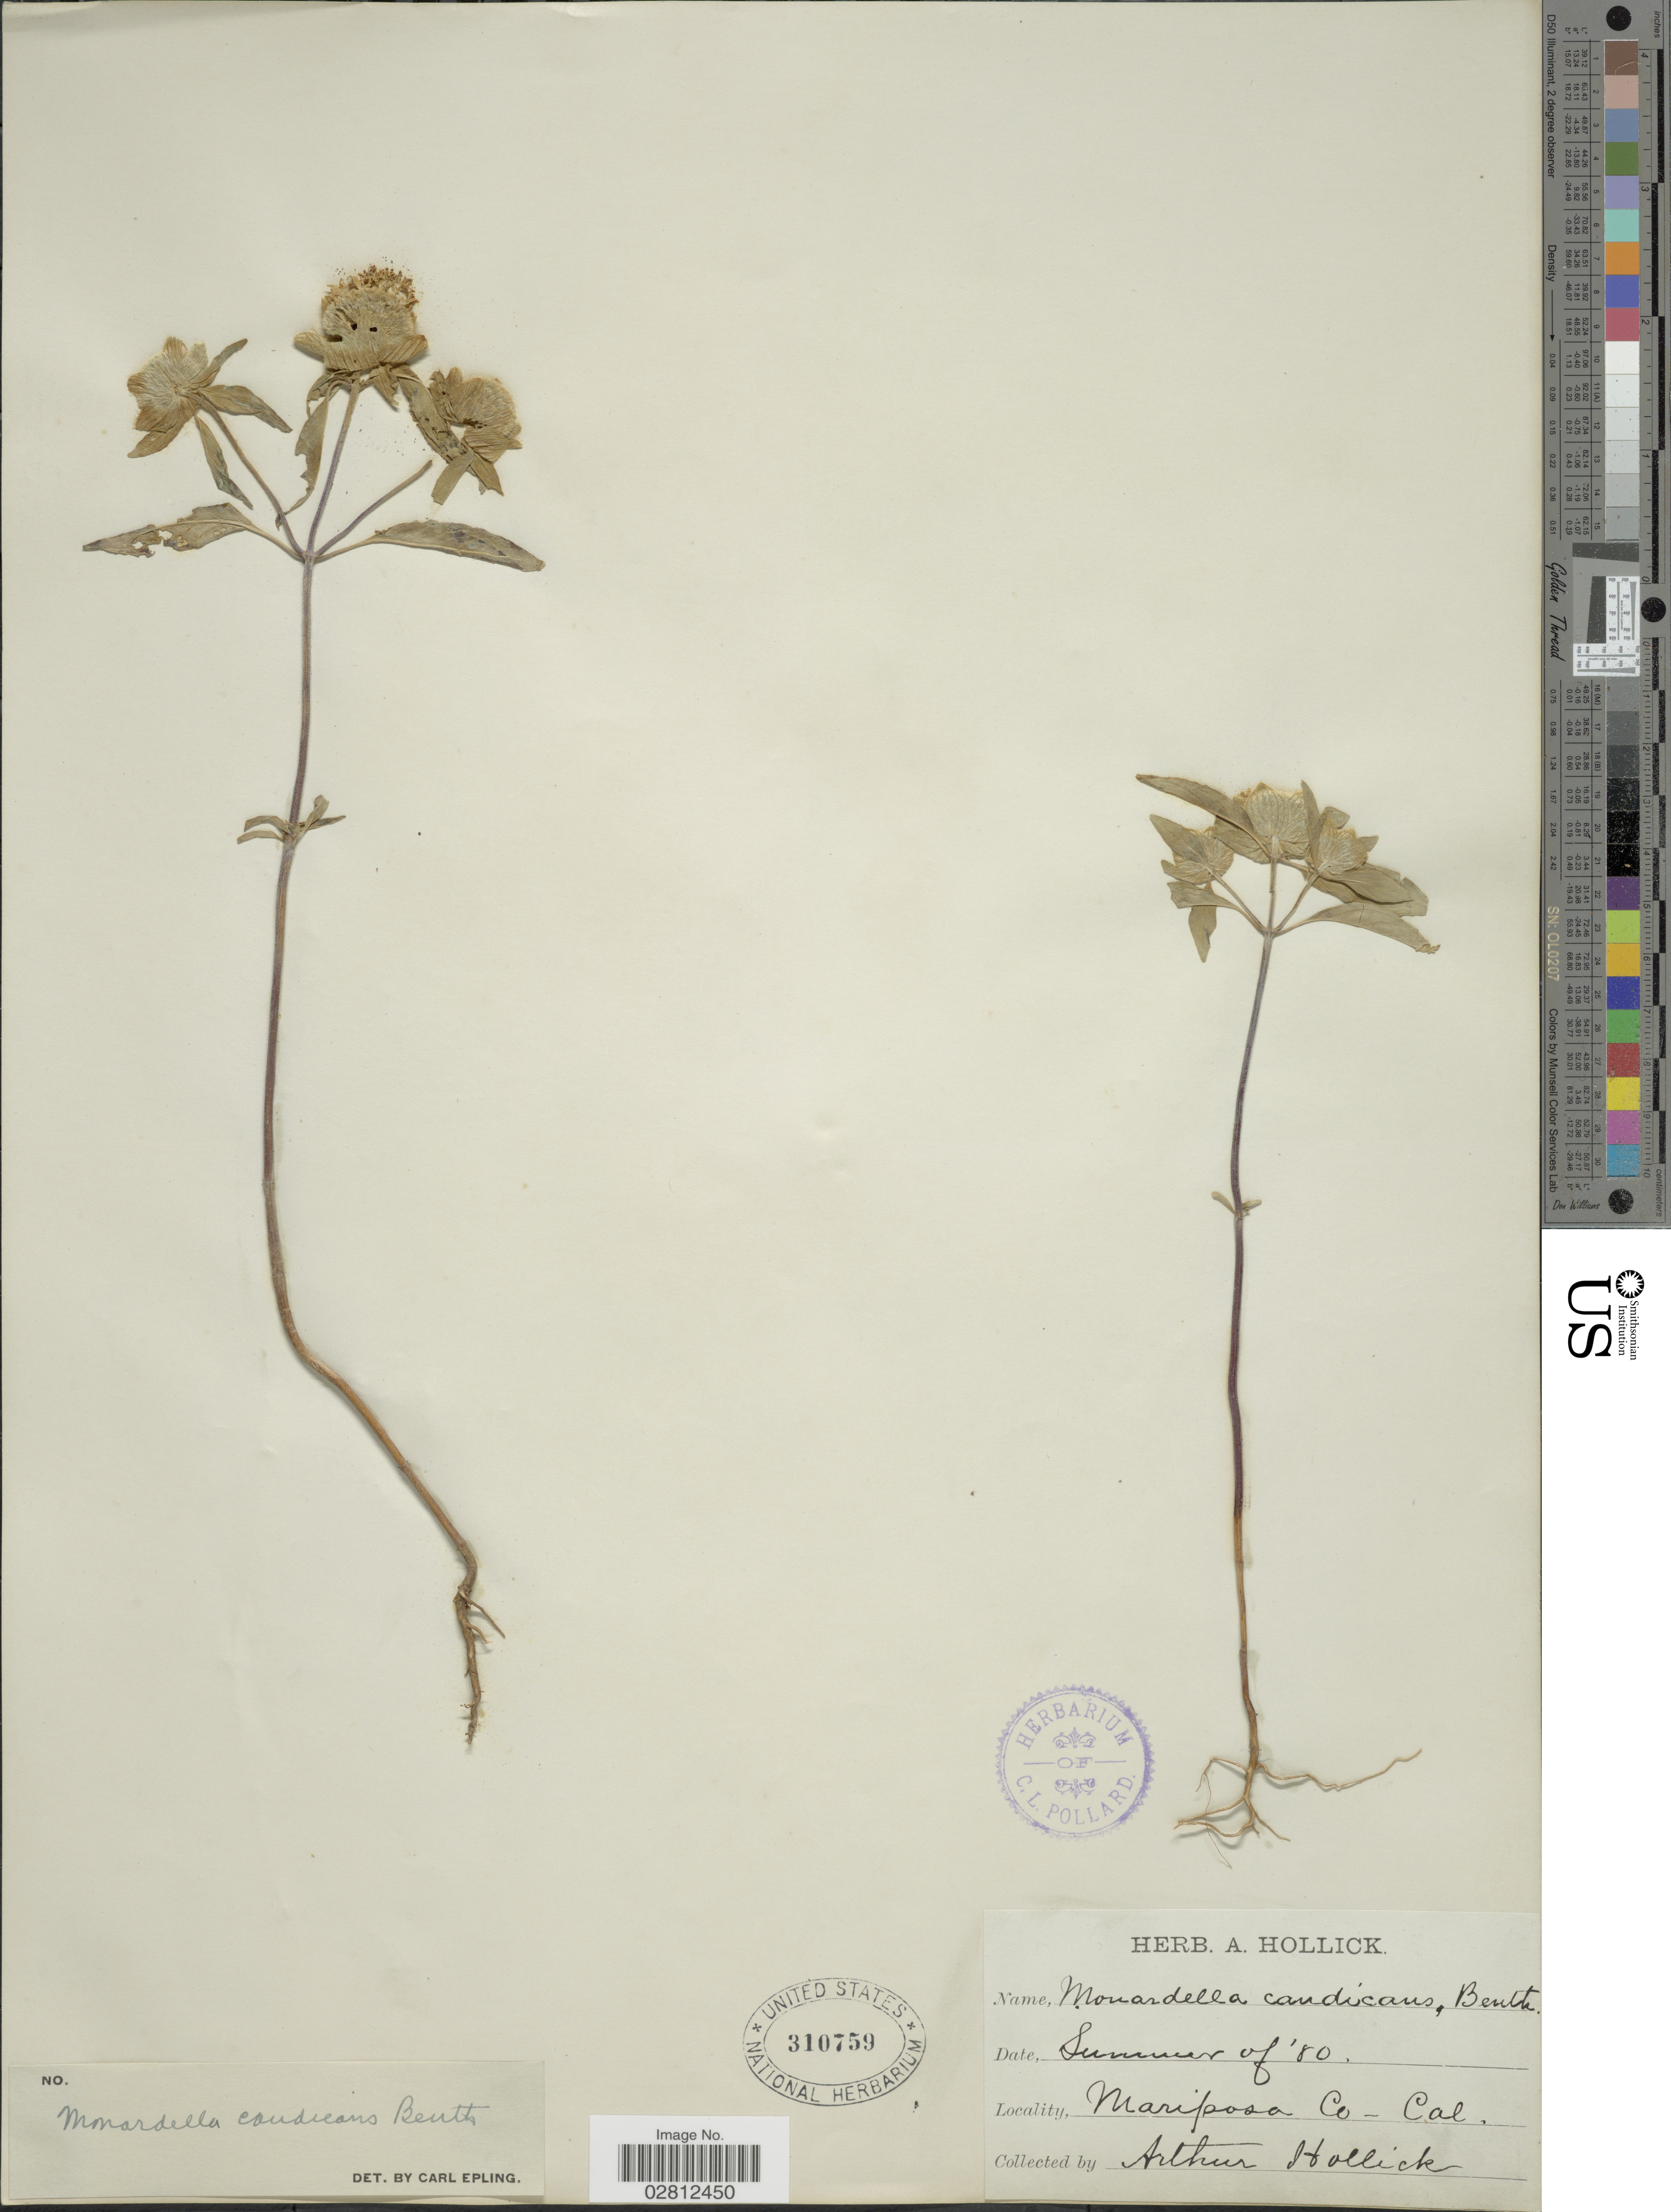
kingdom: Plantae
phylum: Tracheophyta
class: Magnoliopsida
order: Lamiales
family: Lamiaceae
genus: Monardella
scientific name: Monardella candicans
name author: Benth.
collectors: A. Hollick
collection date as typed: summer of '80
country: United States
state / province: California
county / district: Mariposa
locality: Mariposa Co - Cal.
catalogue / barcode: US 310759